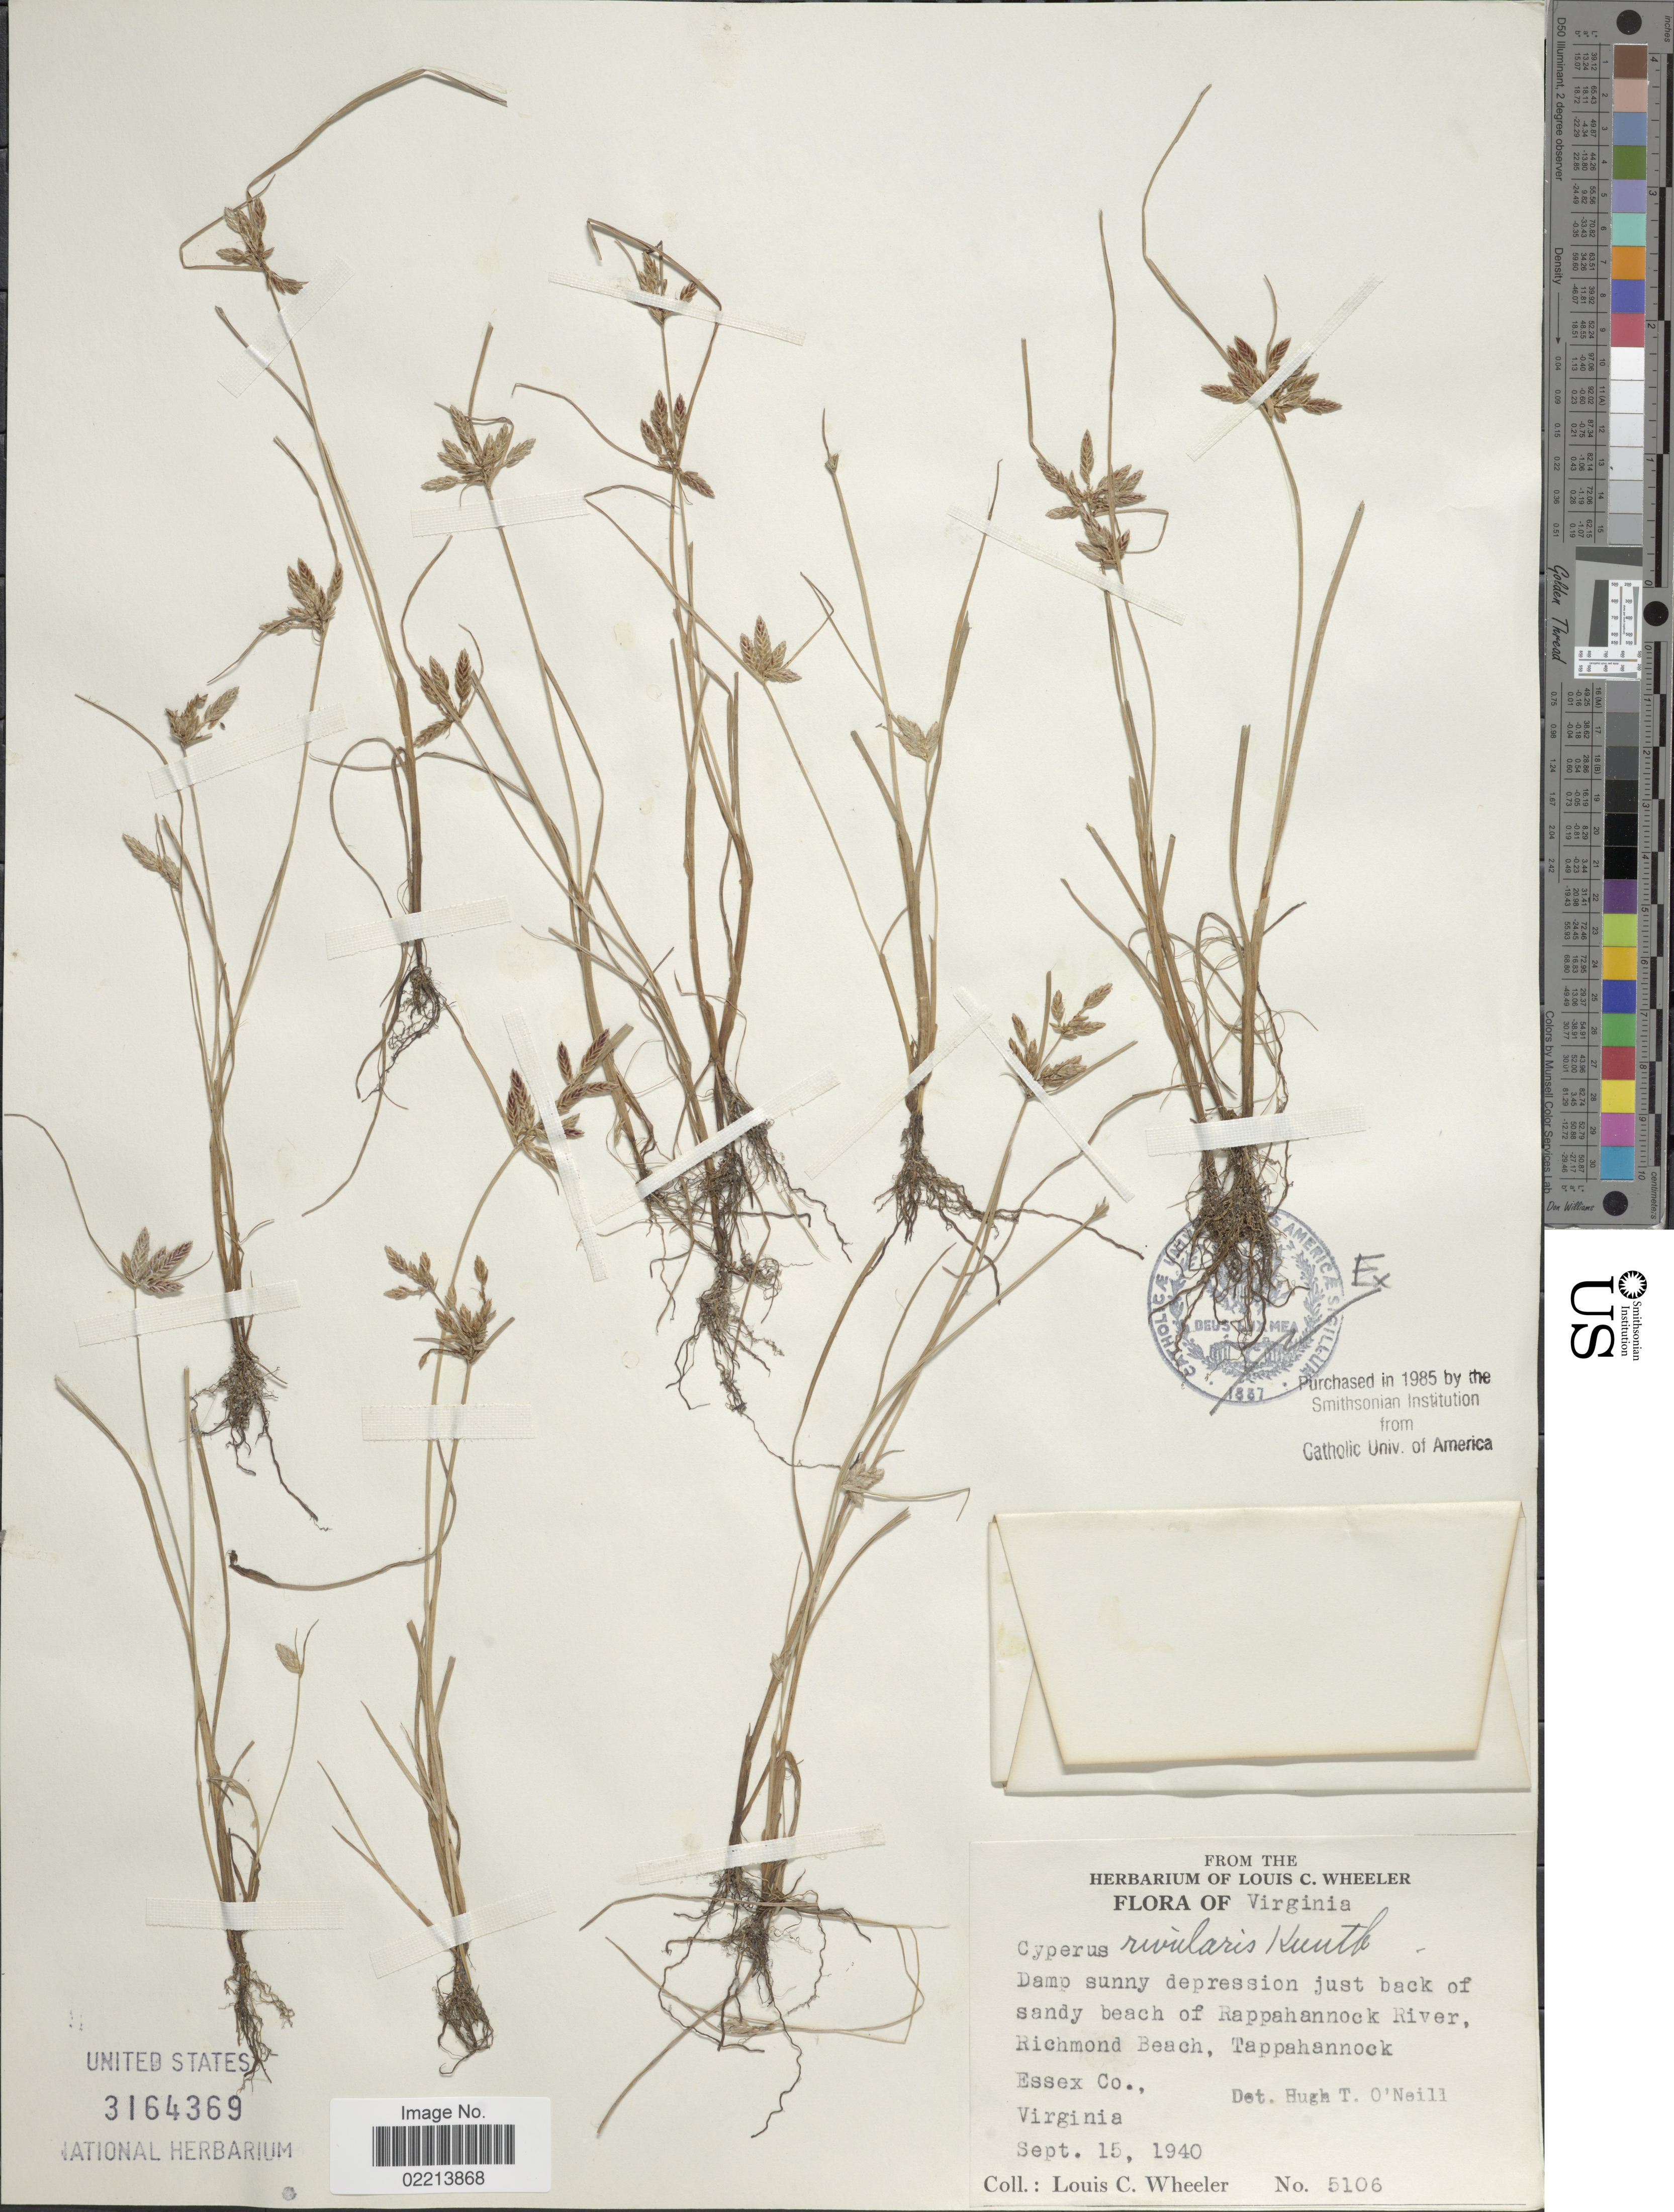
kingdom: Plantae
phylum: Tracheophyta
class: Liliopsida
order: Poales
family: Cyperaceae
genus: Cyperus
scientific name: Cyperus bipartitus Torr.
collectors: L. C. Wheeler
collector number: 5106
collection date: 1940-09-15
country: United States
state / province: Virginia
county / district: Essex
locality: Damp sunny depression just back of sandy beach of Rappahannock River, Richmond Beach, Tappahannock. Essex Co.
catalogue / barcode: US 3164369